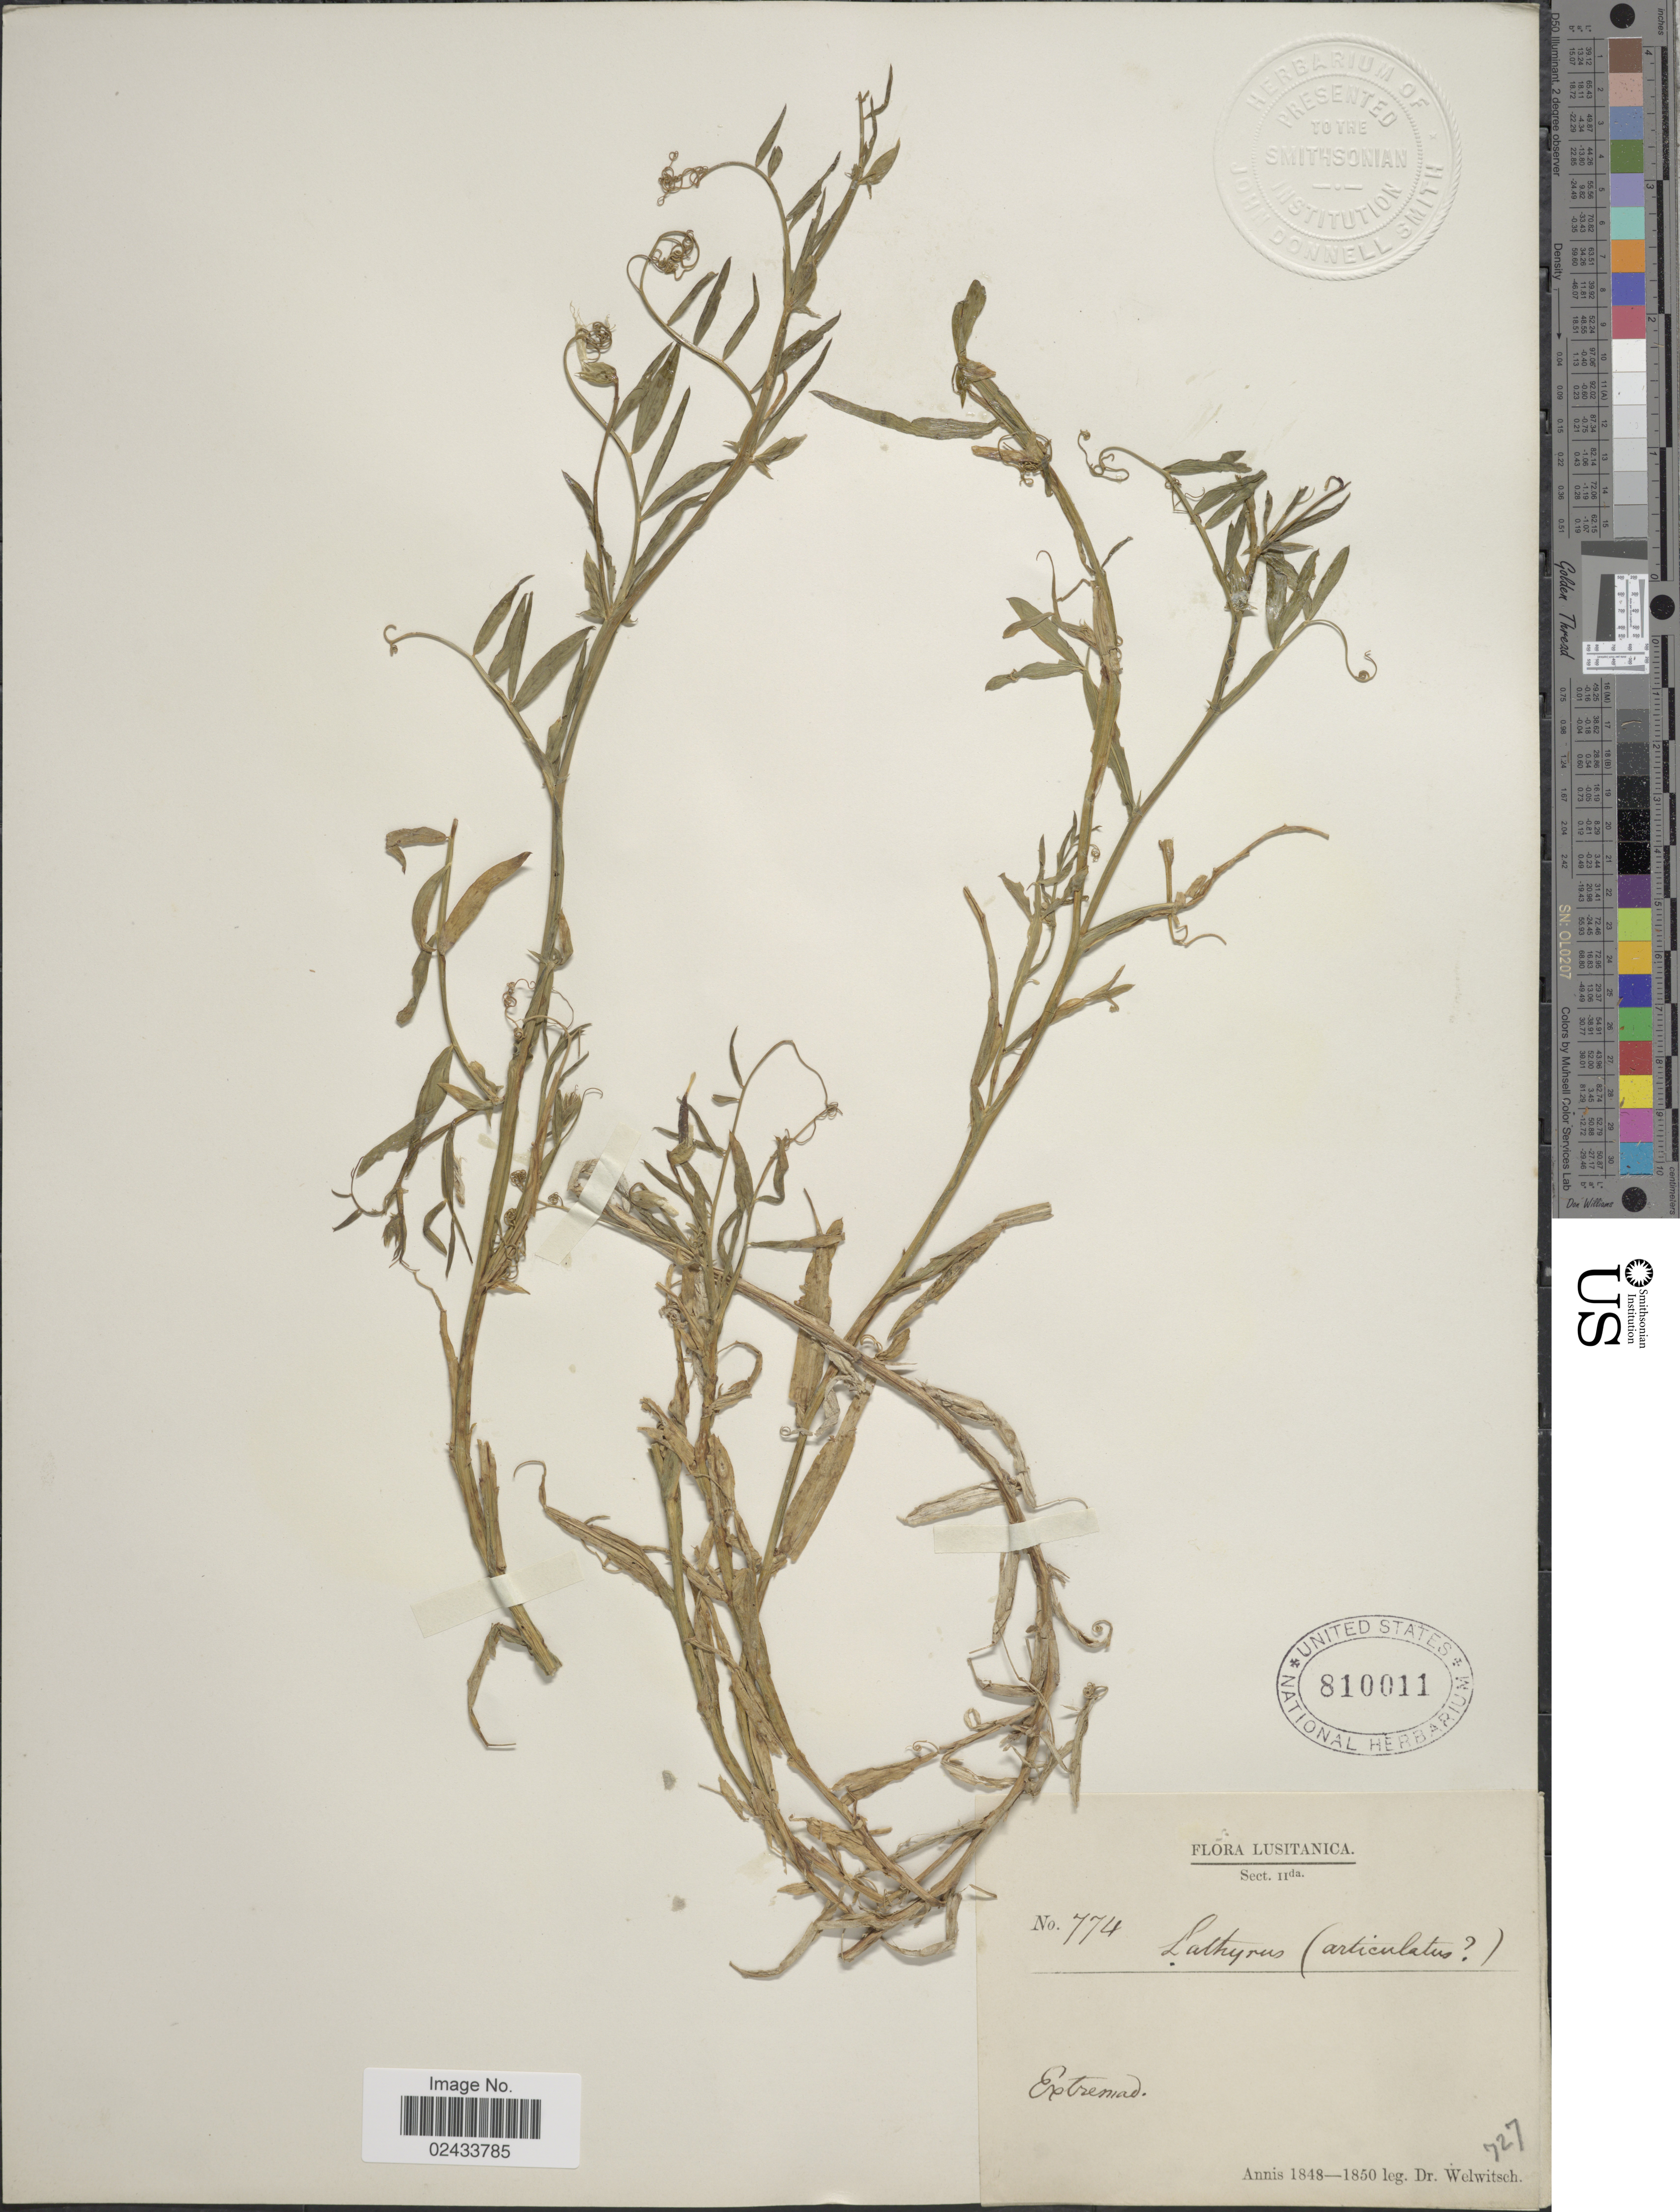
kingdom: Plantae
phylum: Tracheophyta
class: Magnoliopsida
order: Fabales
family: Fabaceae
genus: Lathyrus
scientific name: Lathyrus sp.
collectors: -. Welwitsch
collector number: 774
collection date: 1848/1850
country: Portugal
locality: Lusitanica, Extremad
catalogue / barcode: US 810011